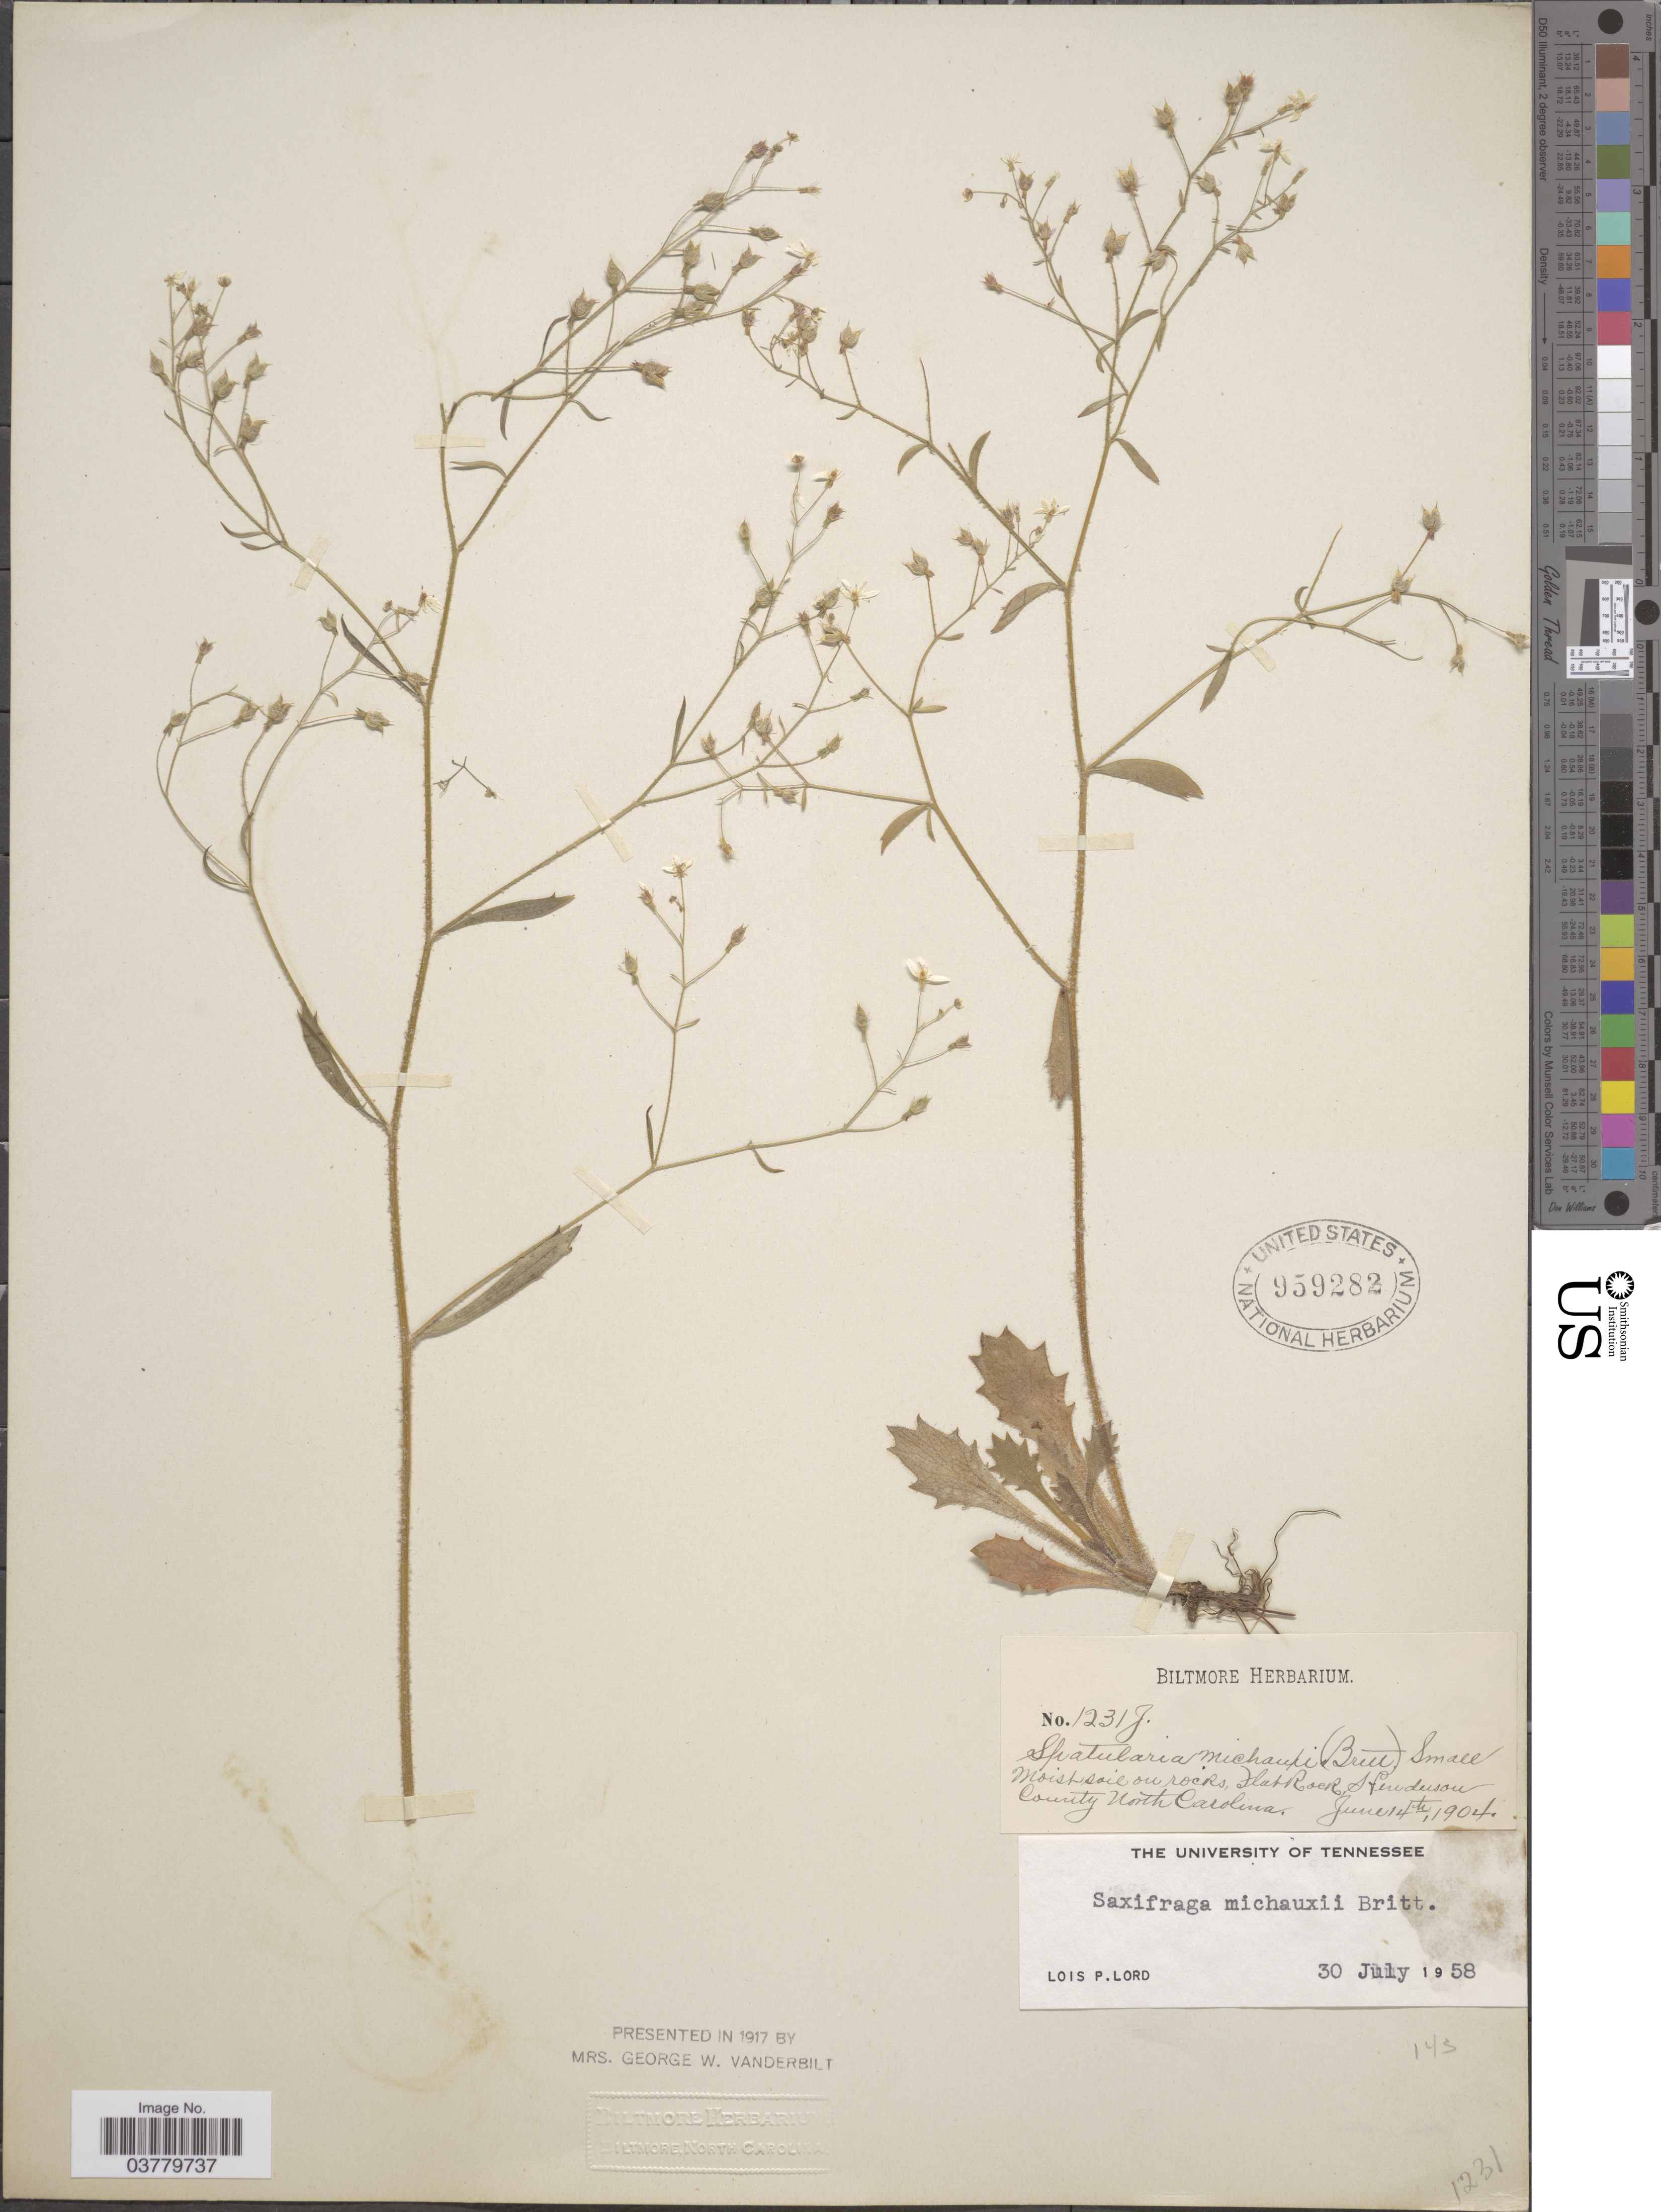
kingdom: Plantae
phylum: Tracheophyta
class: Magnoliopsida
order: Saxifragales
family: Saxifragaceae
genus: Micranthes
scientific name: Micranthes petiolaris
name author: (Raf.) Bush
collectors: ex herb. Biltmore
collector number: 1231j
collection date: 1904-06-14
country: United States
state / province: North Carolina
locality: Flat Rock, Henderson County.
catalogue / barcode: US 959282